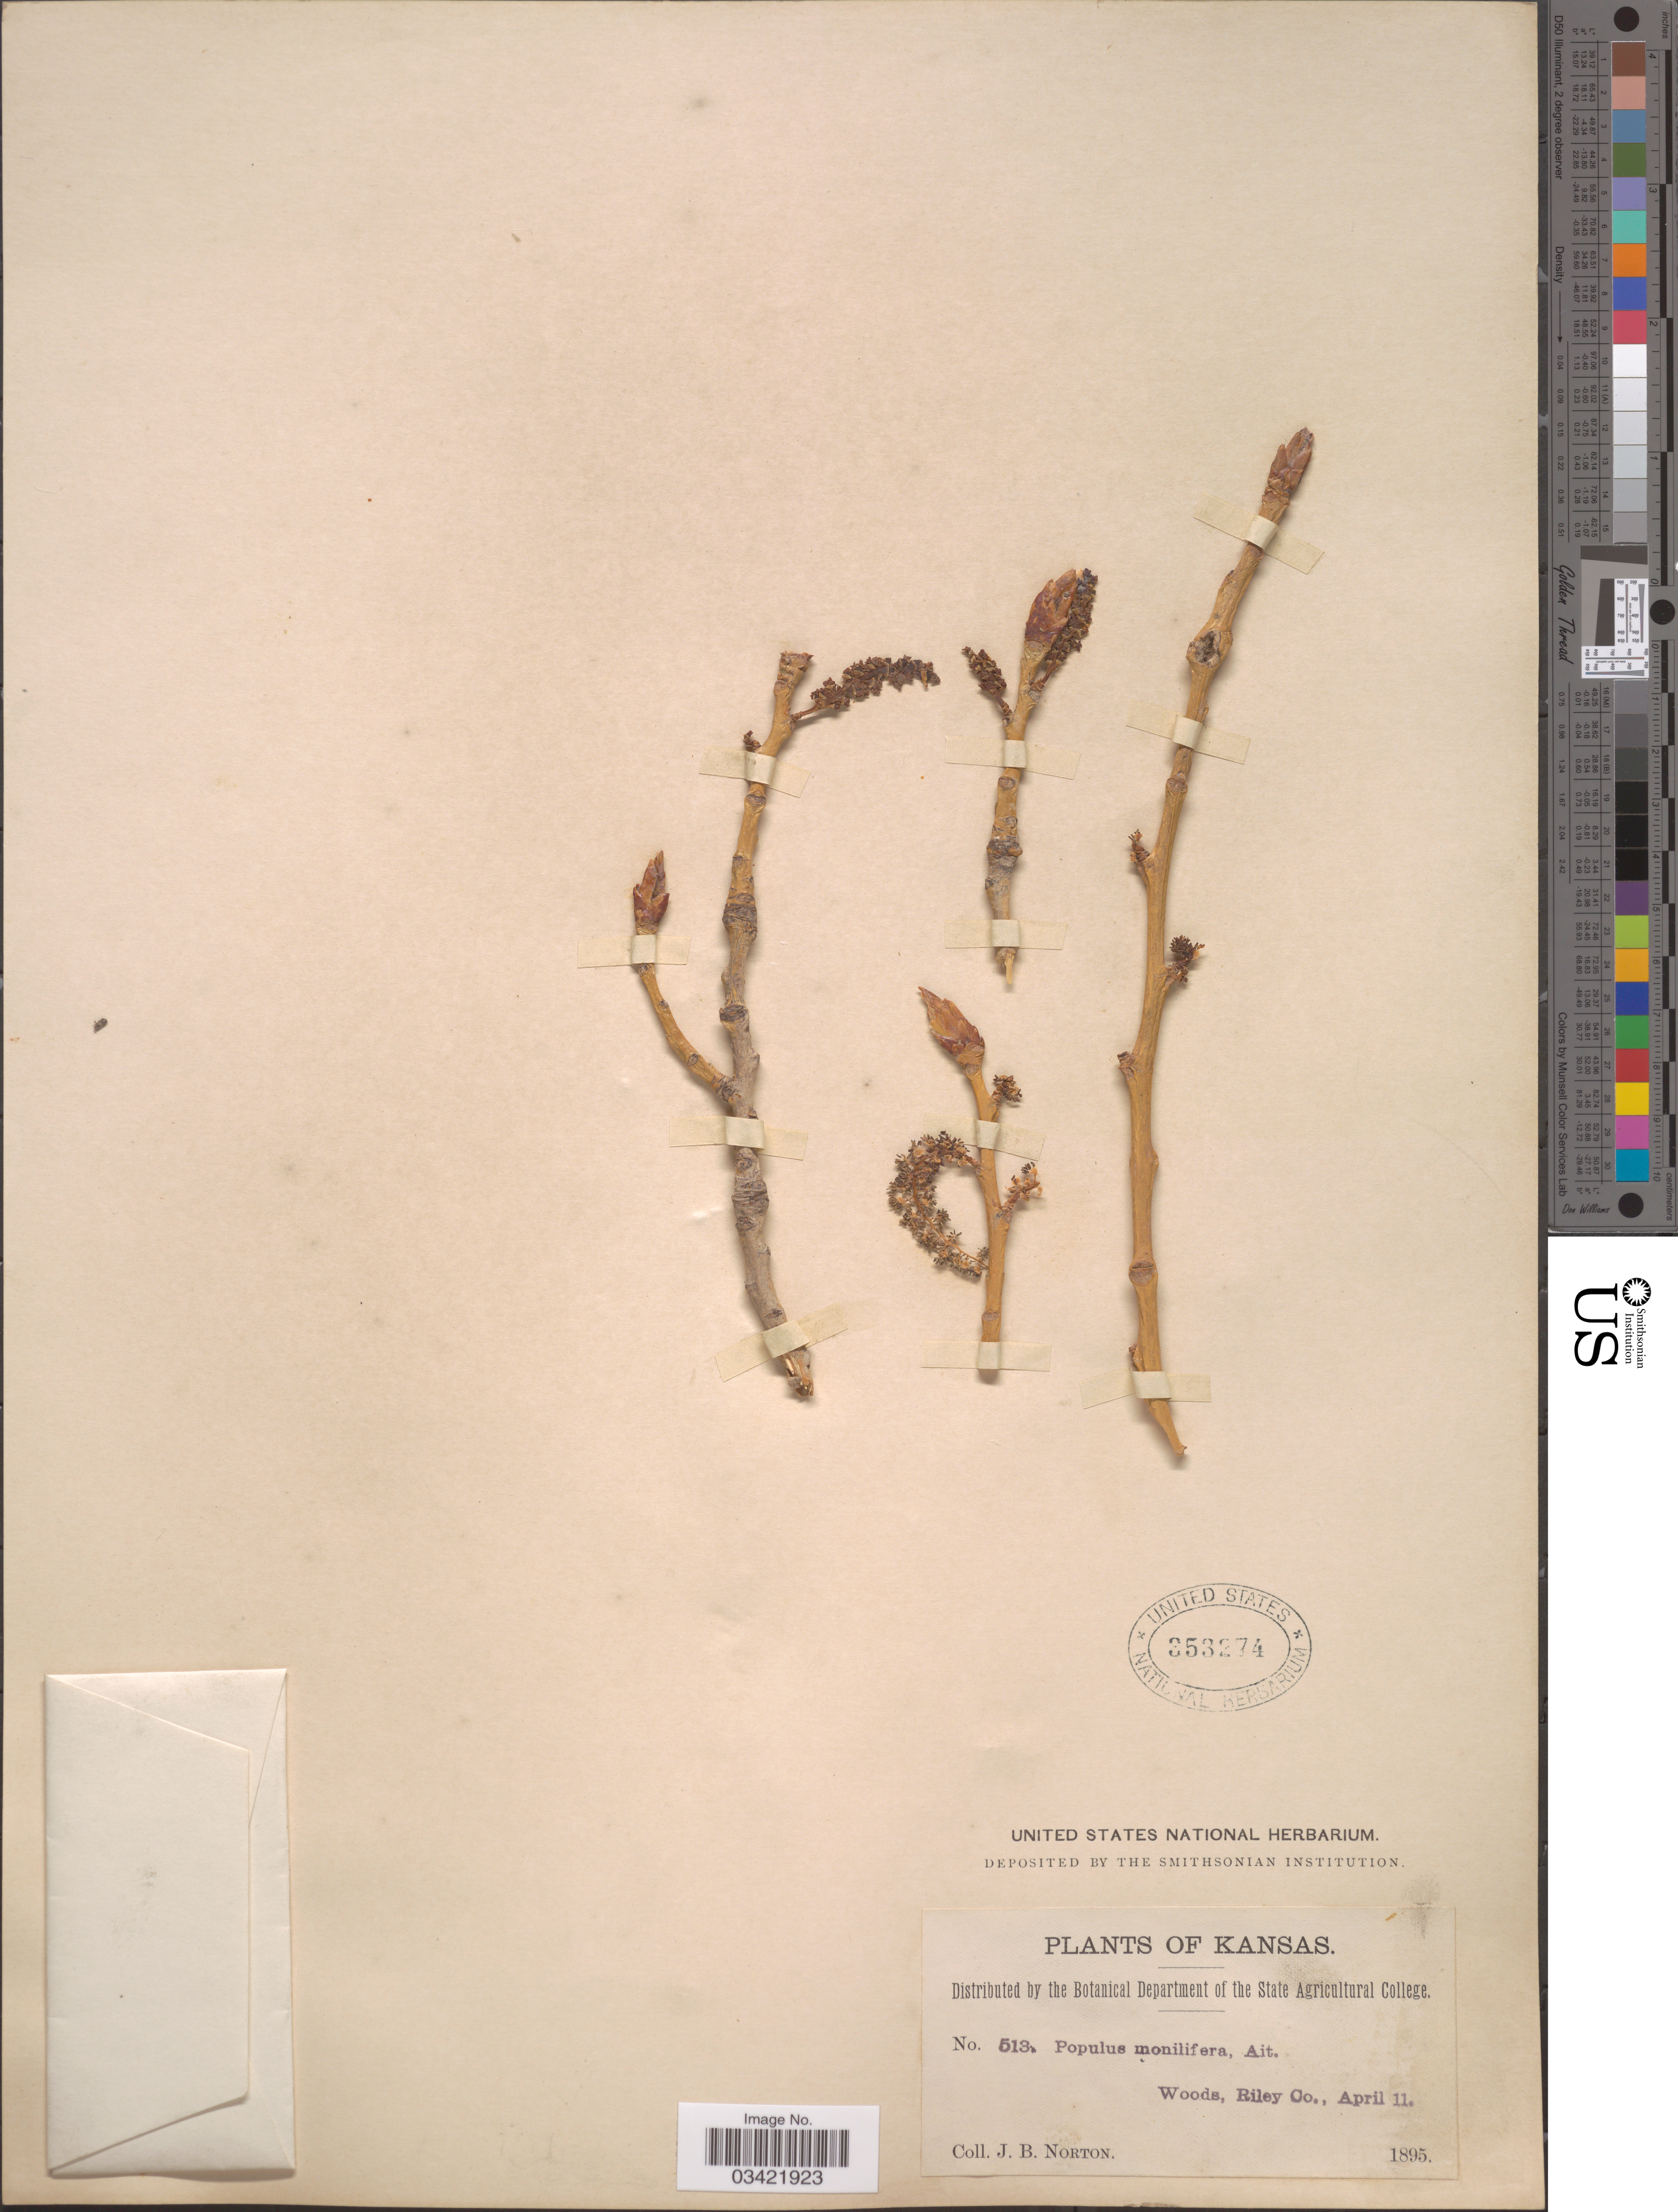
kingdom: Plantae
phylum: Tracheophyta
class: Magnoliopsida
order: Malpighiales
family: Salicaceae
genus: Populus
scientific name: Populus deltoides subsp. monilifera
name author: (Aiton) Eckenw.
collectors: J. B. Norton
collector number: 513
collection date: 1895-04-11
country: United States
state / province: Kansas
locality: Woods, Riley Co.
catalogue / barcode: US 353274